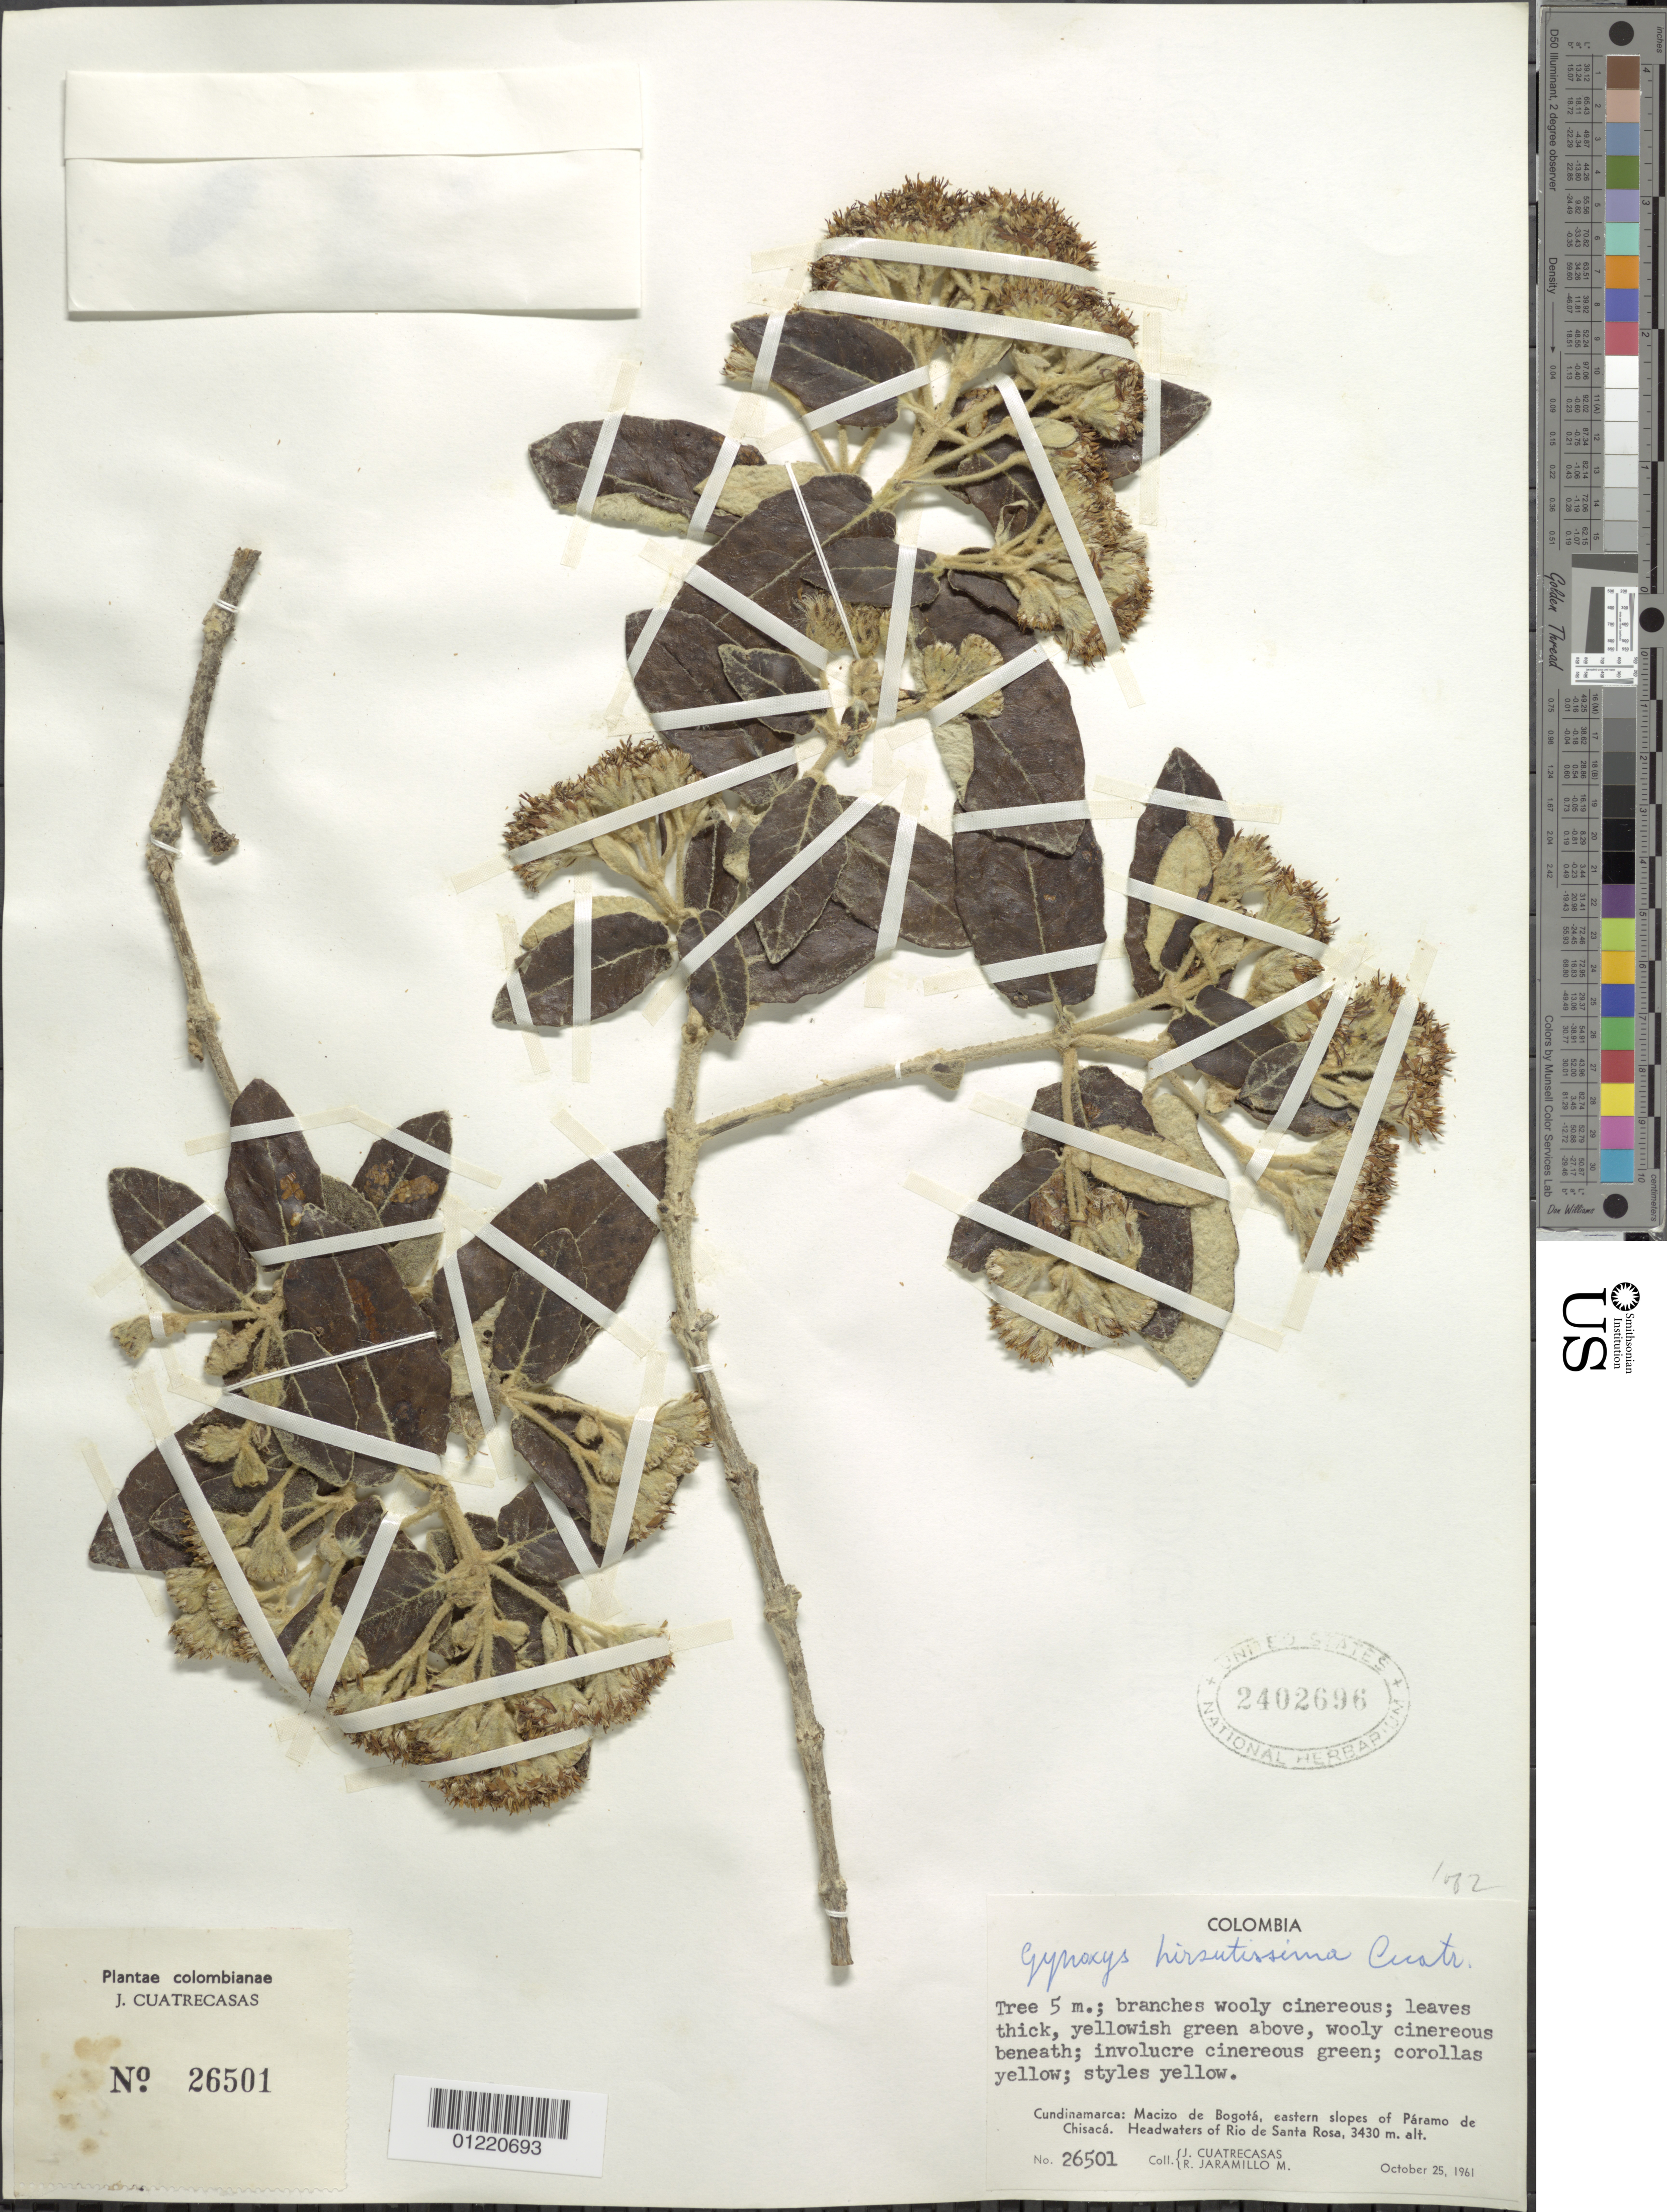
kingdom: Plantae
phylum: Tracheophyta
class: Magnoliopsida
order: Asterales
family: Asteraceae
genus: Gynoxys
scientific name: Gynoxys hirsutissima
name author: Cuatrec.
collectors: J. Cuatrecasas & R. Jaramillo M.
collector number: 26501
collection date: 1961-10-25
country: Colombia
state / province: Cundinamarca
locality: Macizo de Bogotá (Bogota Massif), eastern slopes of Paramo de Chisaca. Headwaters of Rio de Santa Rosa.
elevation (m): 3430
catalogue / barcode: US 2402696